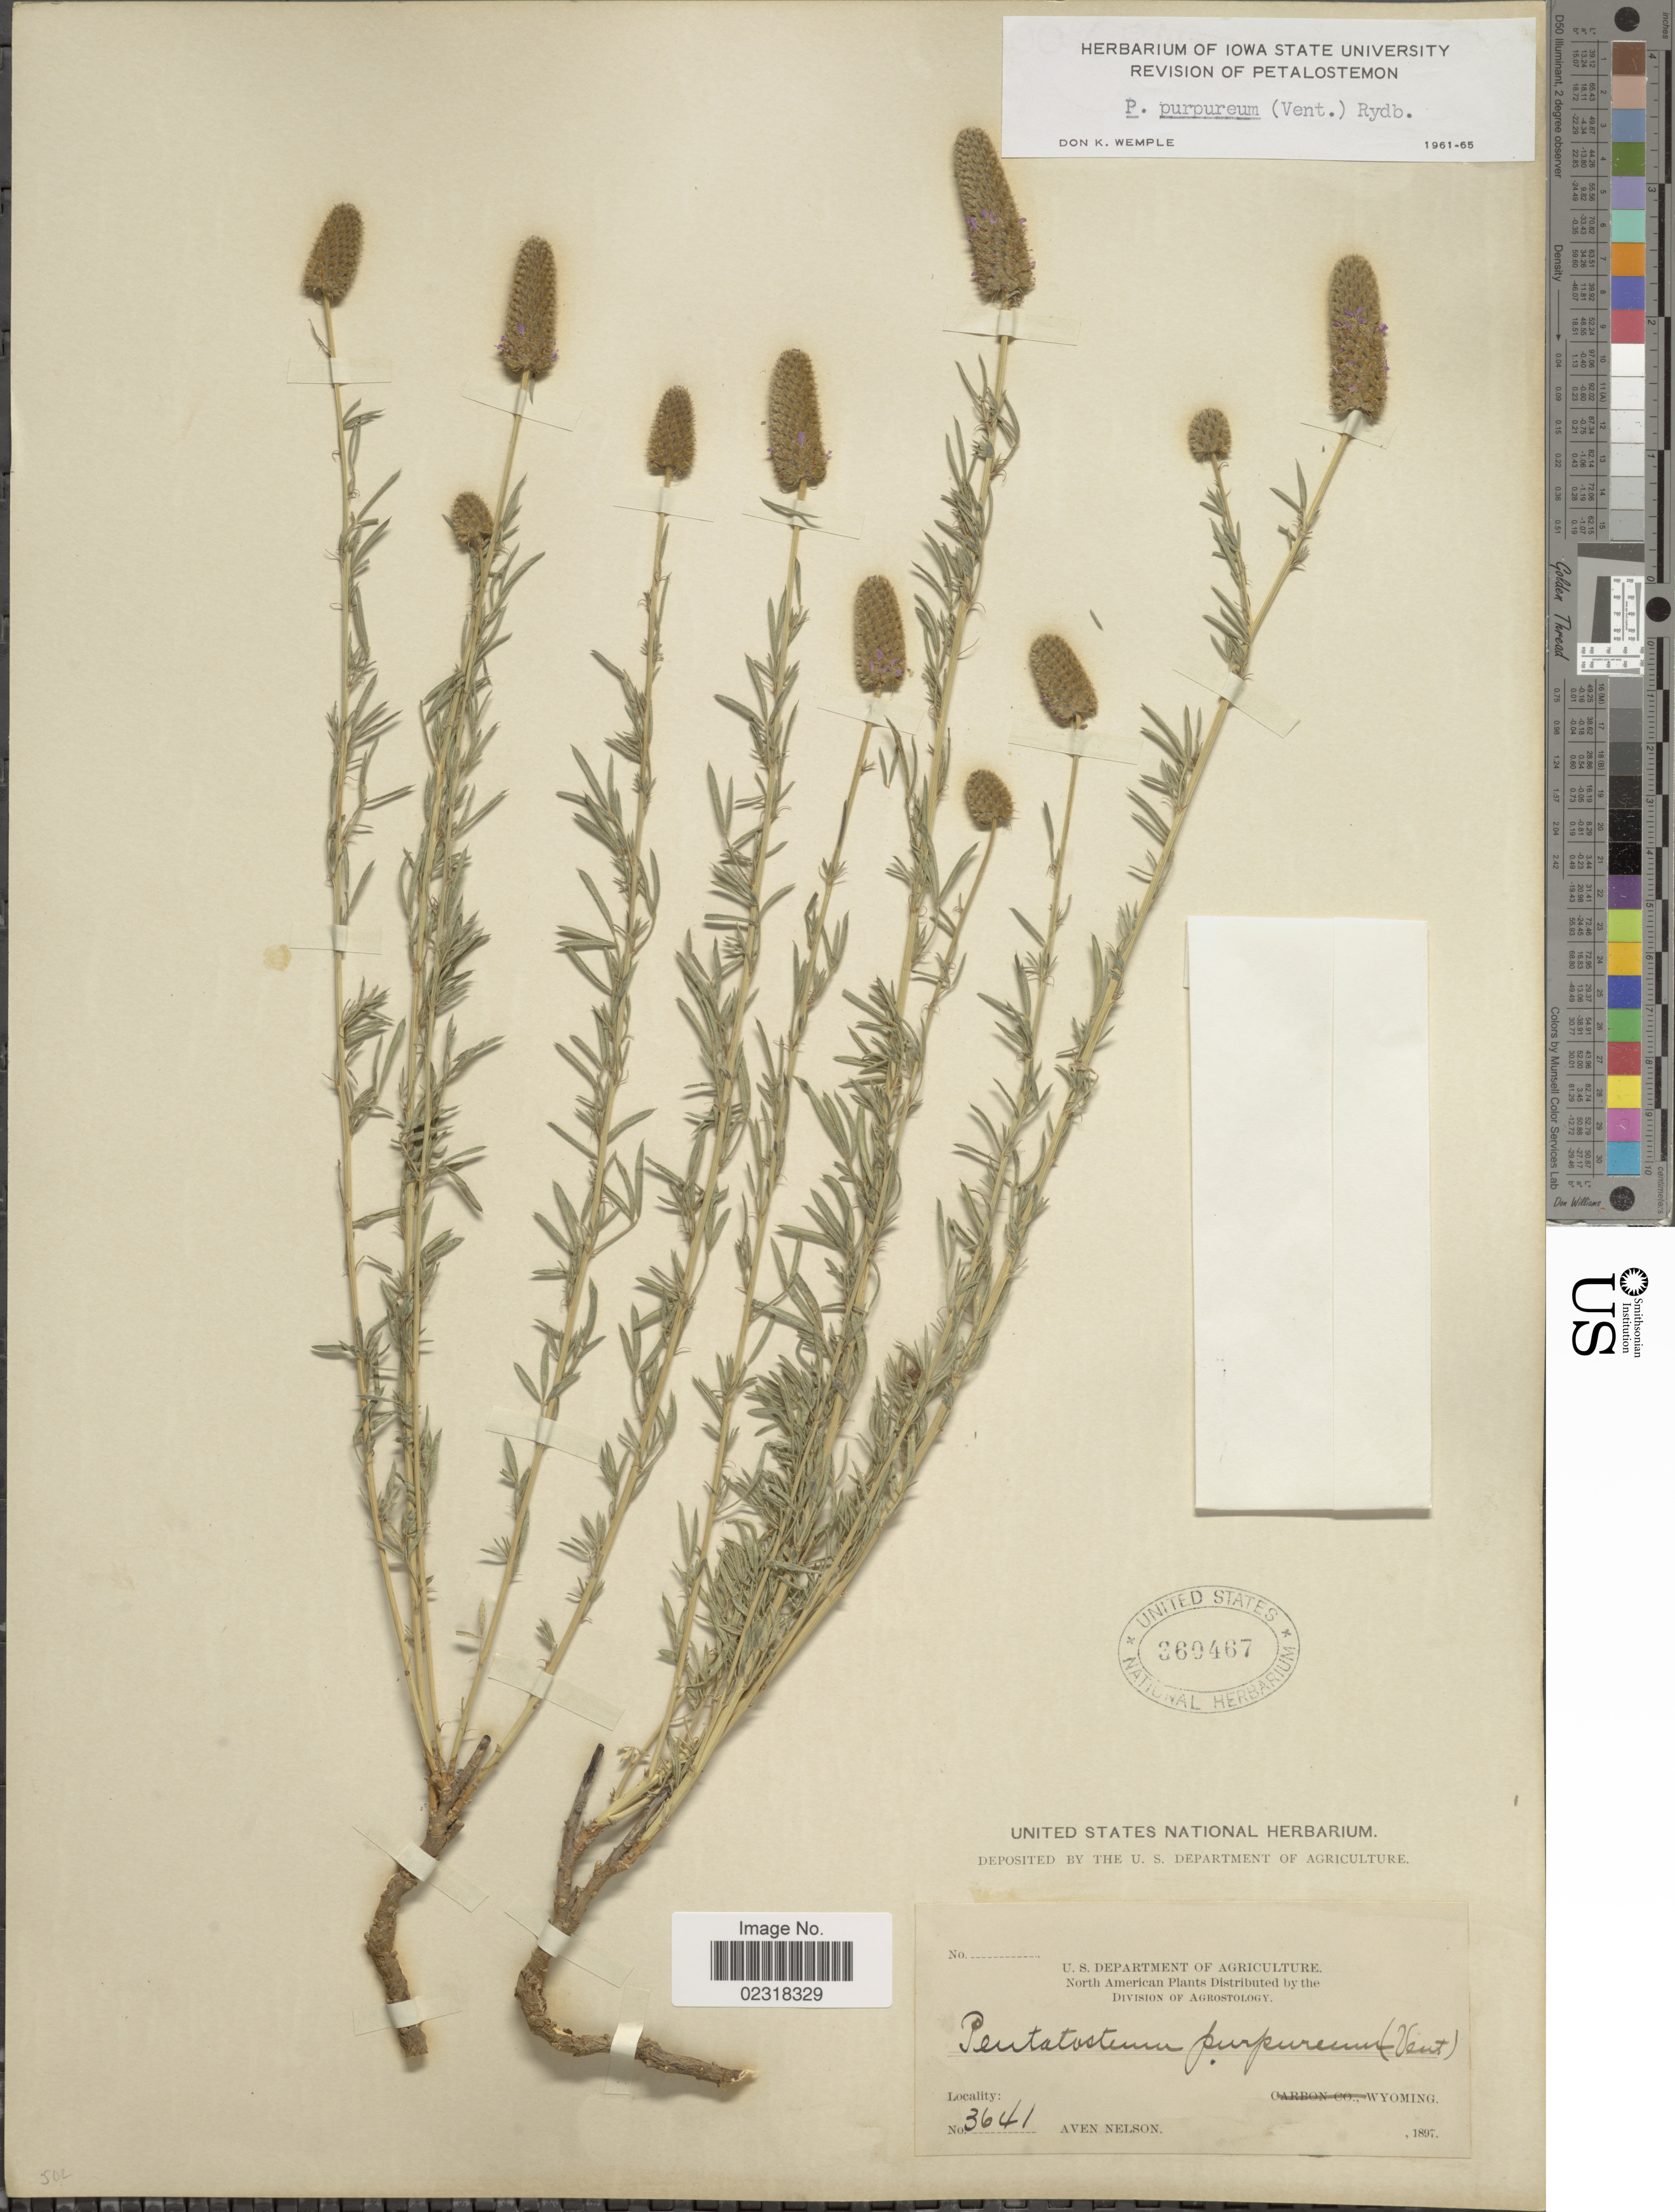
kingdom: Plantae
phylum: Tracheophyta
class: Magnoliopsida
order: Fabales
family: Fabaceae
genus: Dalea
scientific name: Dalea purpurea var. purpurea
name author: Vent.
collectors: A. Nelson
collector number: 3641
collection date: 1897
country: United States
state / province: Wyoming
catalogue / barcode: US 360467